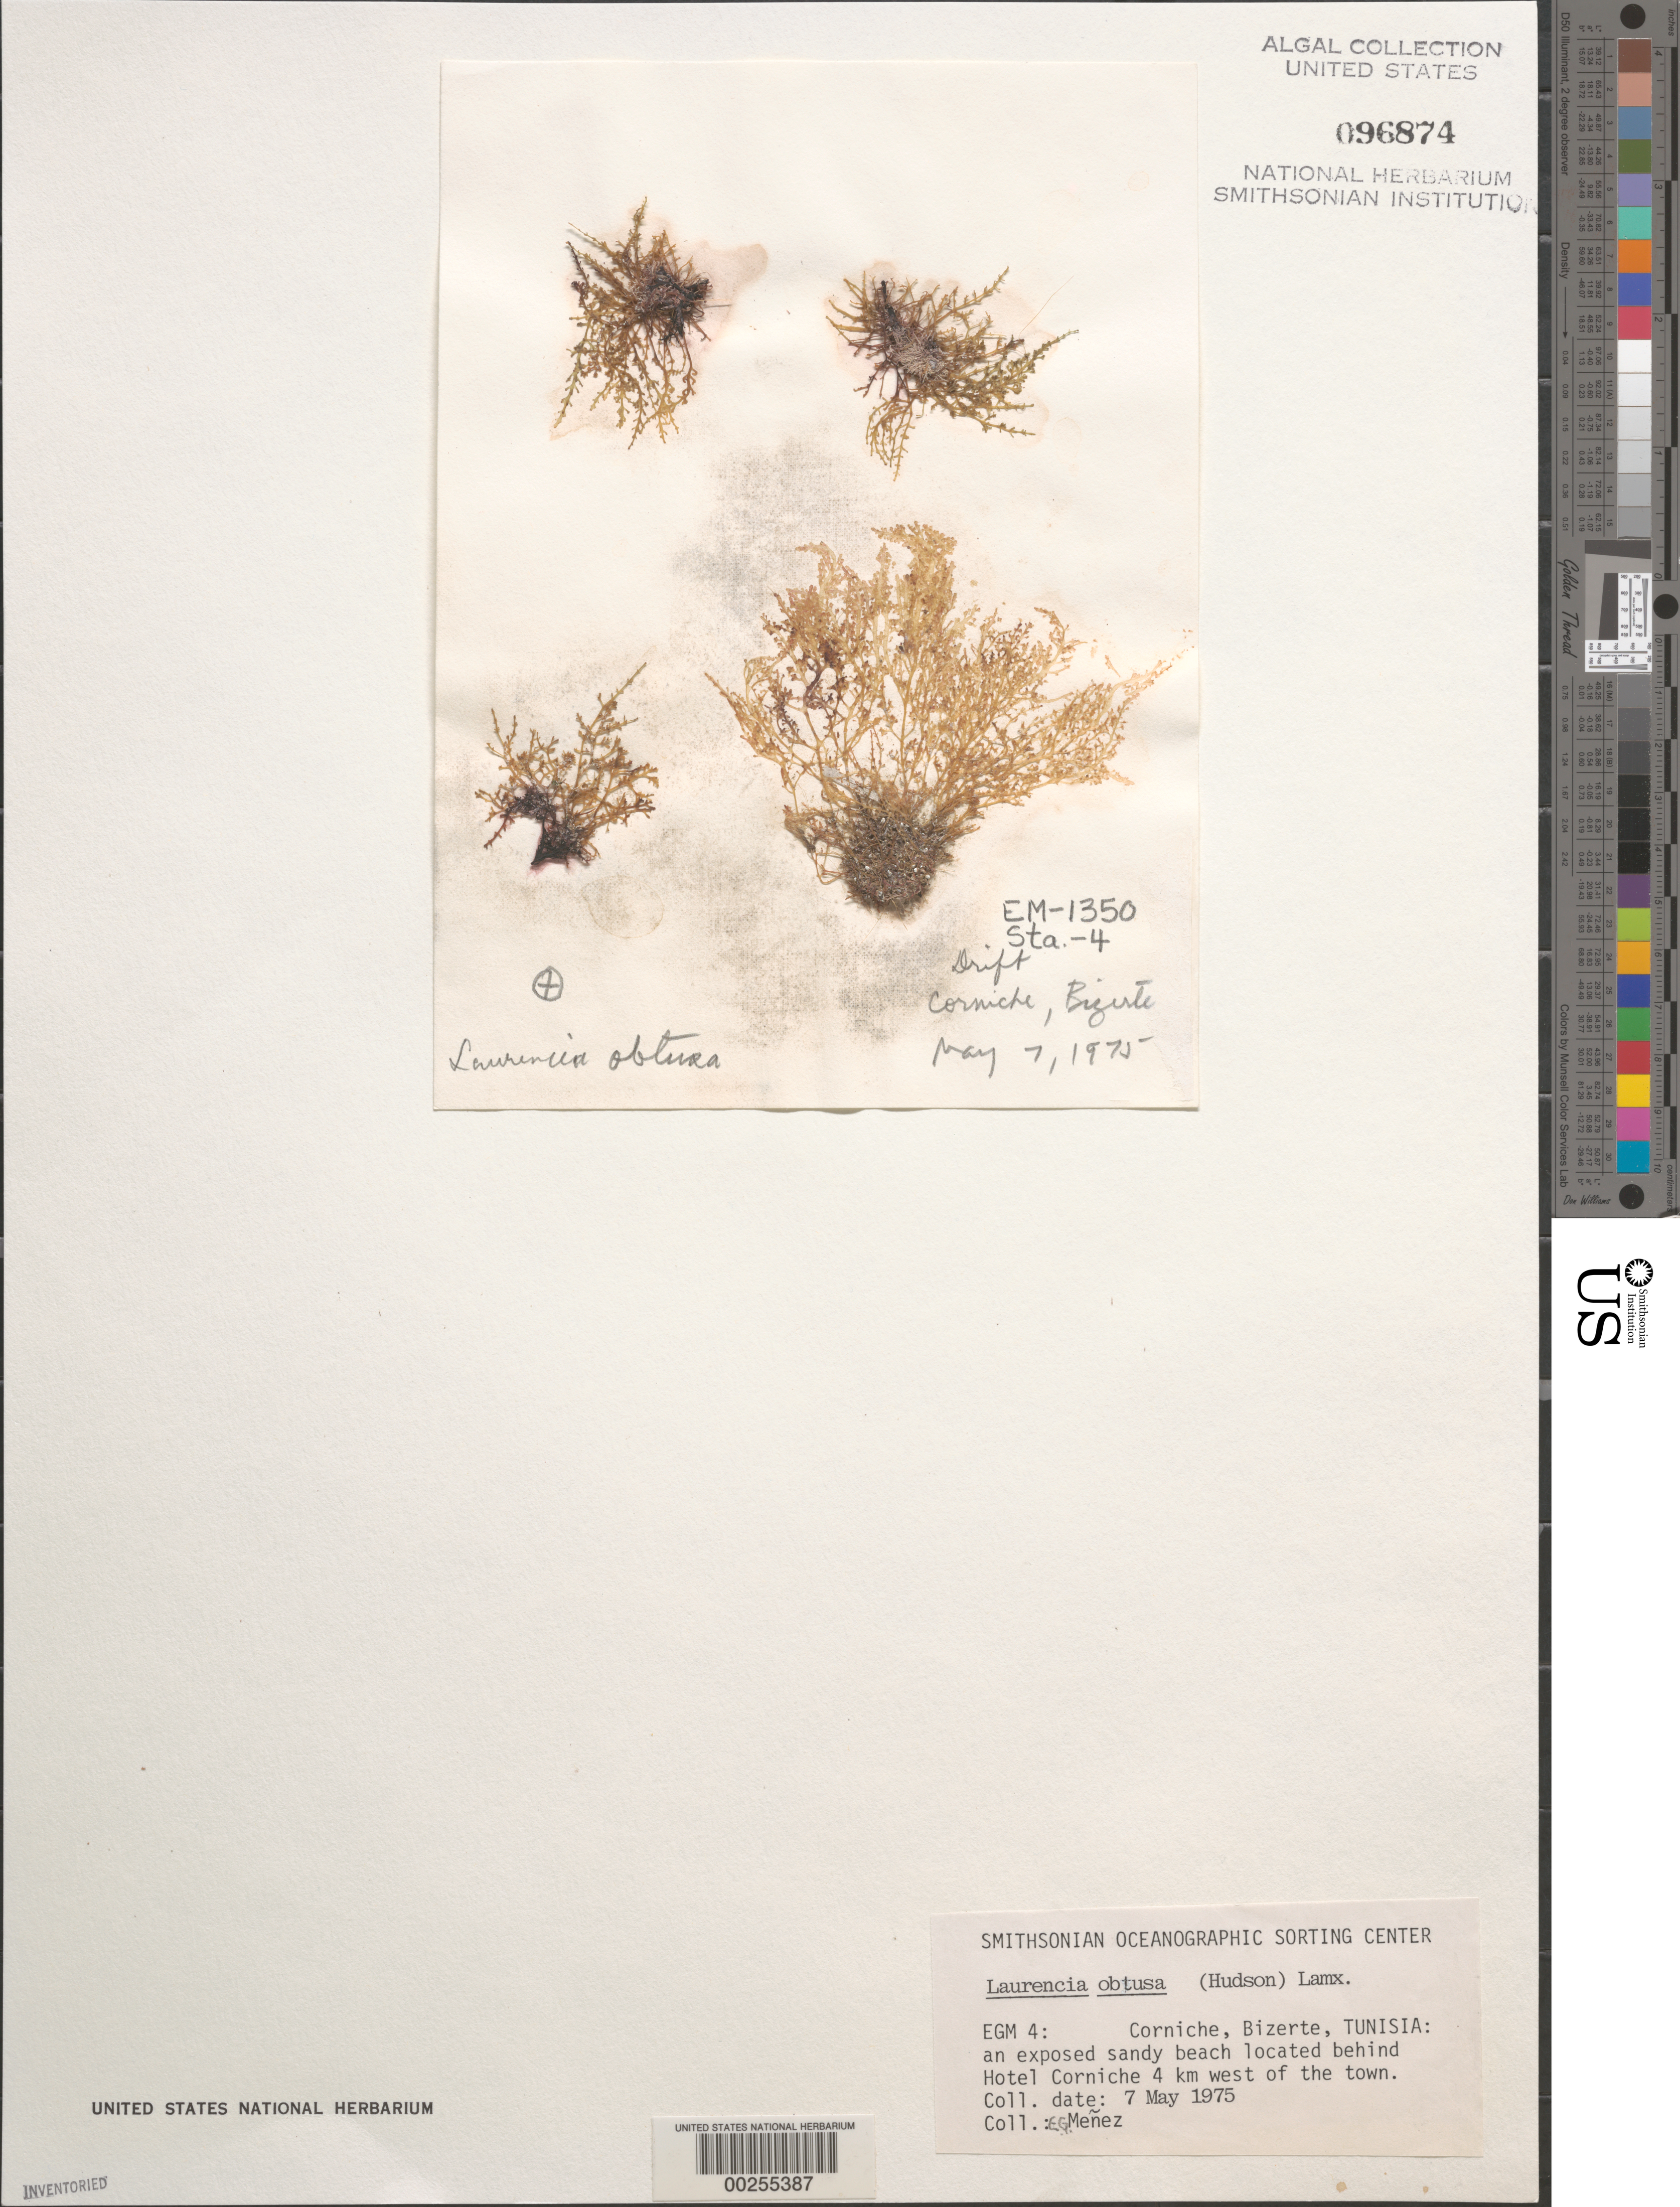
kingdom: Plantae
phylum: Rhodophyta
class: Florideophyceae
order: Ceramiales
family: Rhodomelaceae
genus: Laurencia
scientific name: Laurencia obtusa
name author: (Huds.) J.V.Lamouroux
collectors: Meñez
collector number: EGM 4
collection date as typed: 07 May 1975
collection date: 1975-05-07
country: Tunisia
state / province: Bizerte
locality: Bizerte behind Hotel Ccorniche 4 km west of Corniche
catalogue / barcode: US 96874